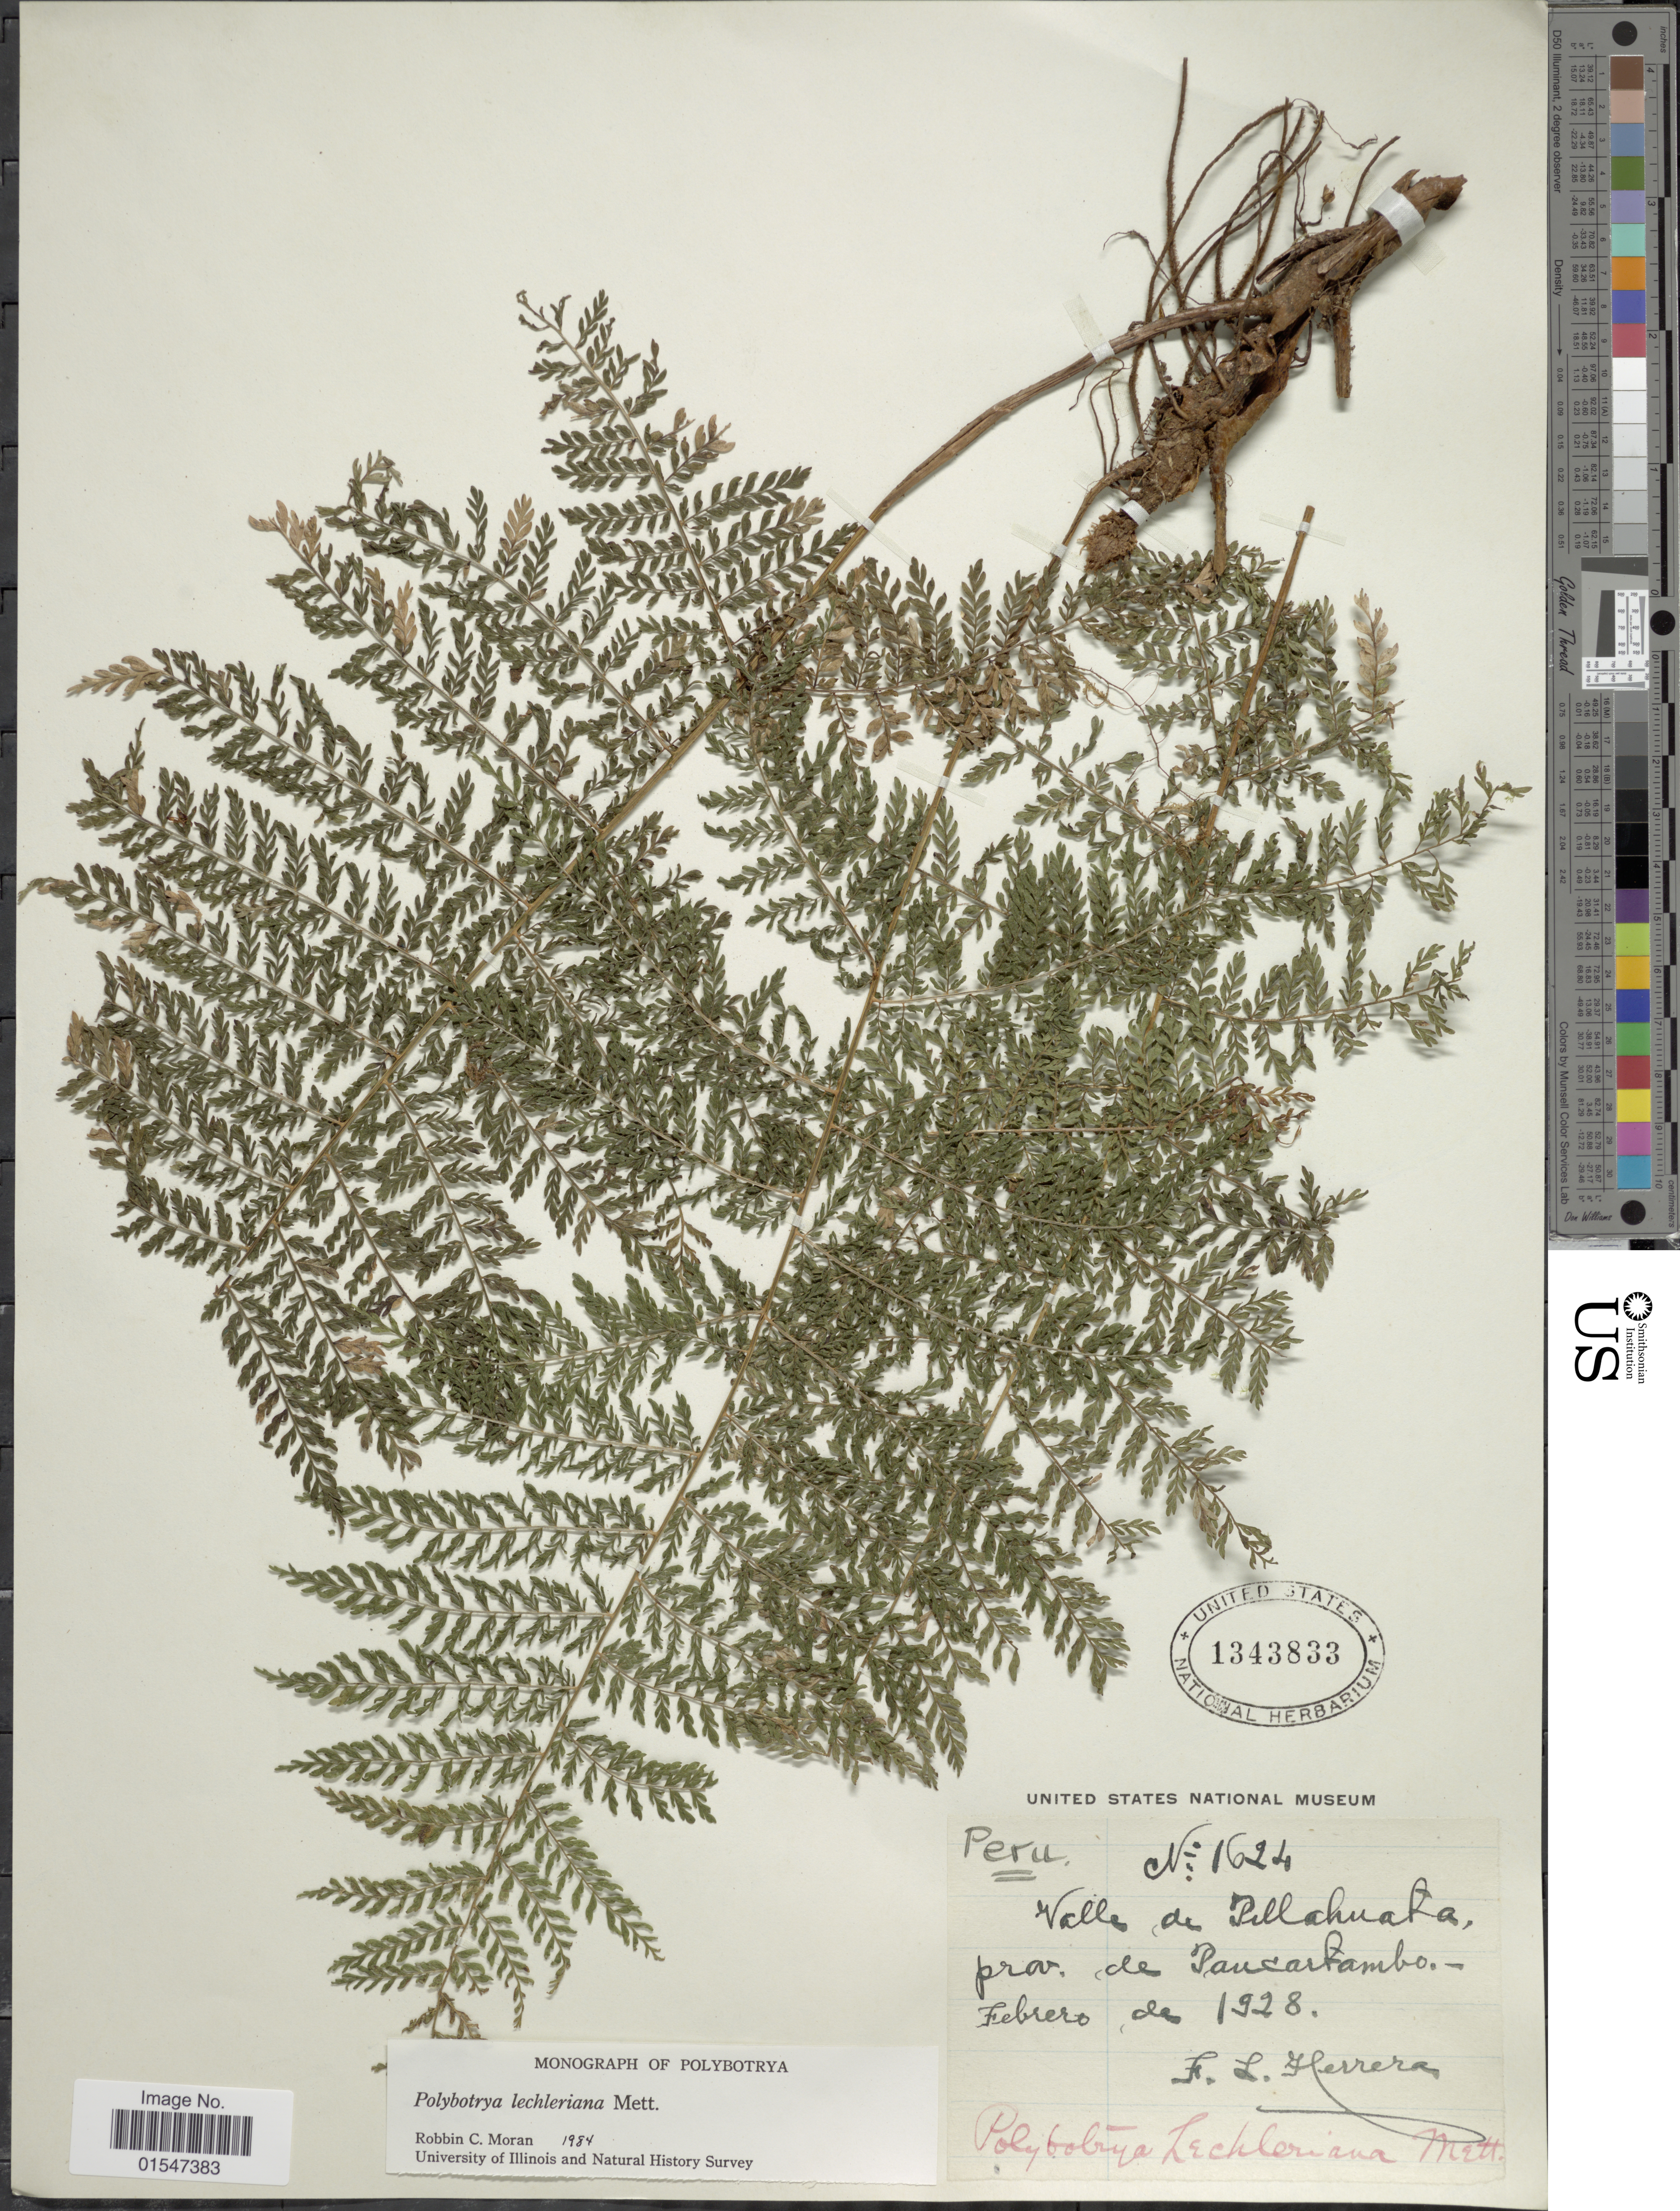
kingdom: Plantae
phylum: Tracheophyta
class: Polypodiopsida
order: Polypodiales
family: Dryopteridaceae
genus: Polybotrya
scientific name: Polybotrya lechleriana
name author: Mett.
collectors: F. L. Herrera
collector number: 1624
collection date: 1928-02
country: Peru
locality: Valle de Pillahuata, prov. de Paucartambo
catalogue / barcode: US 1343833